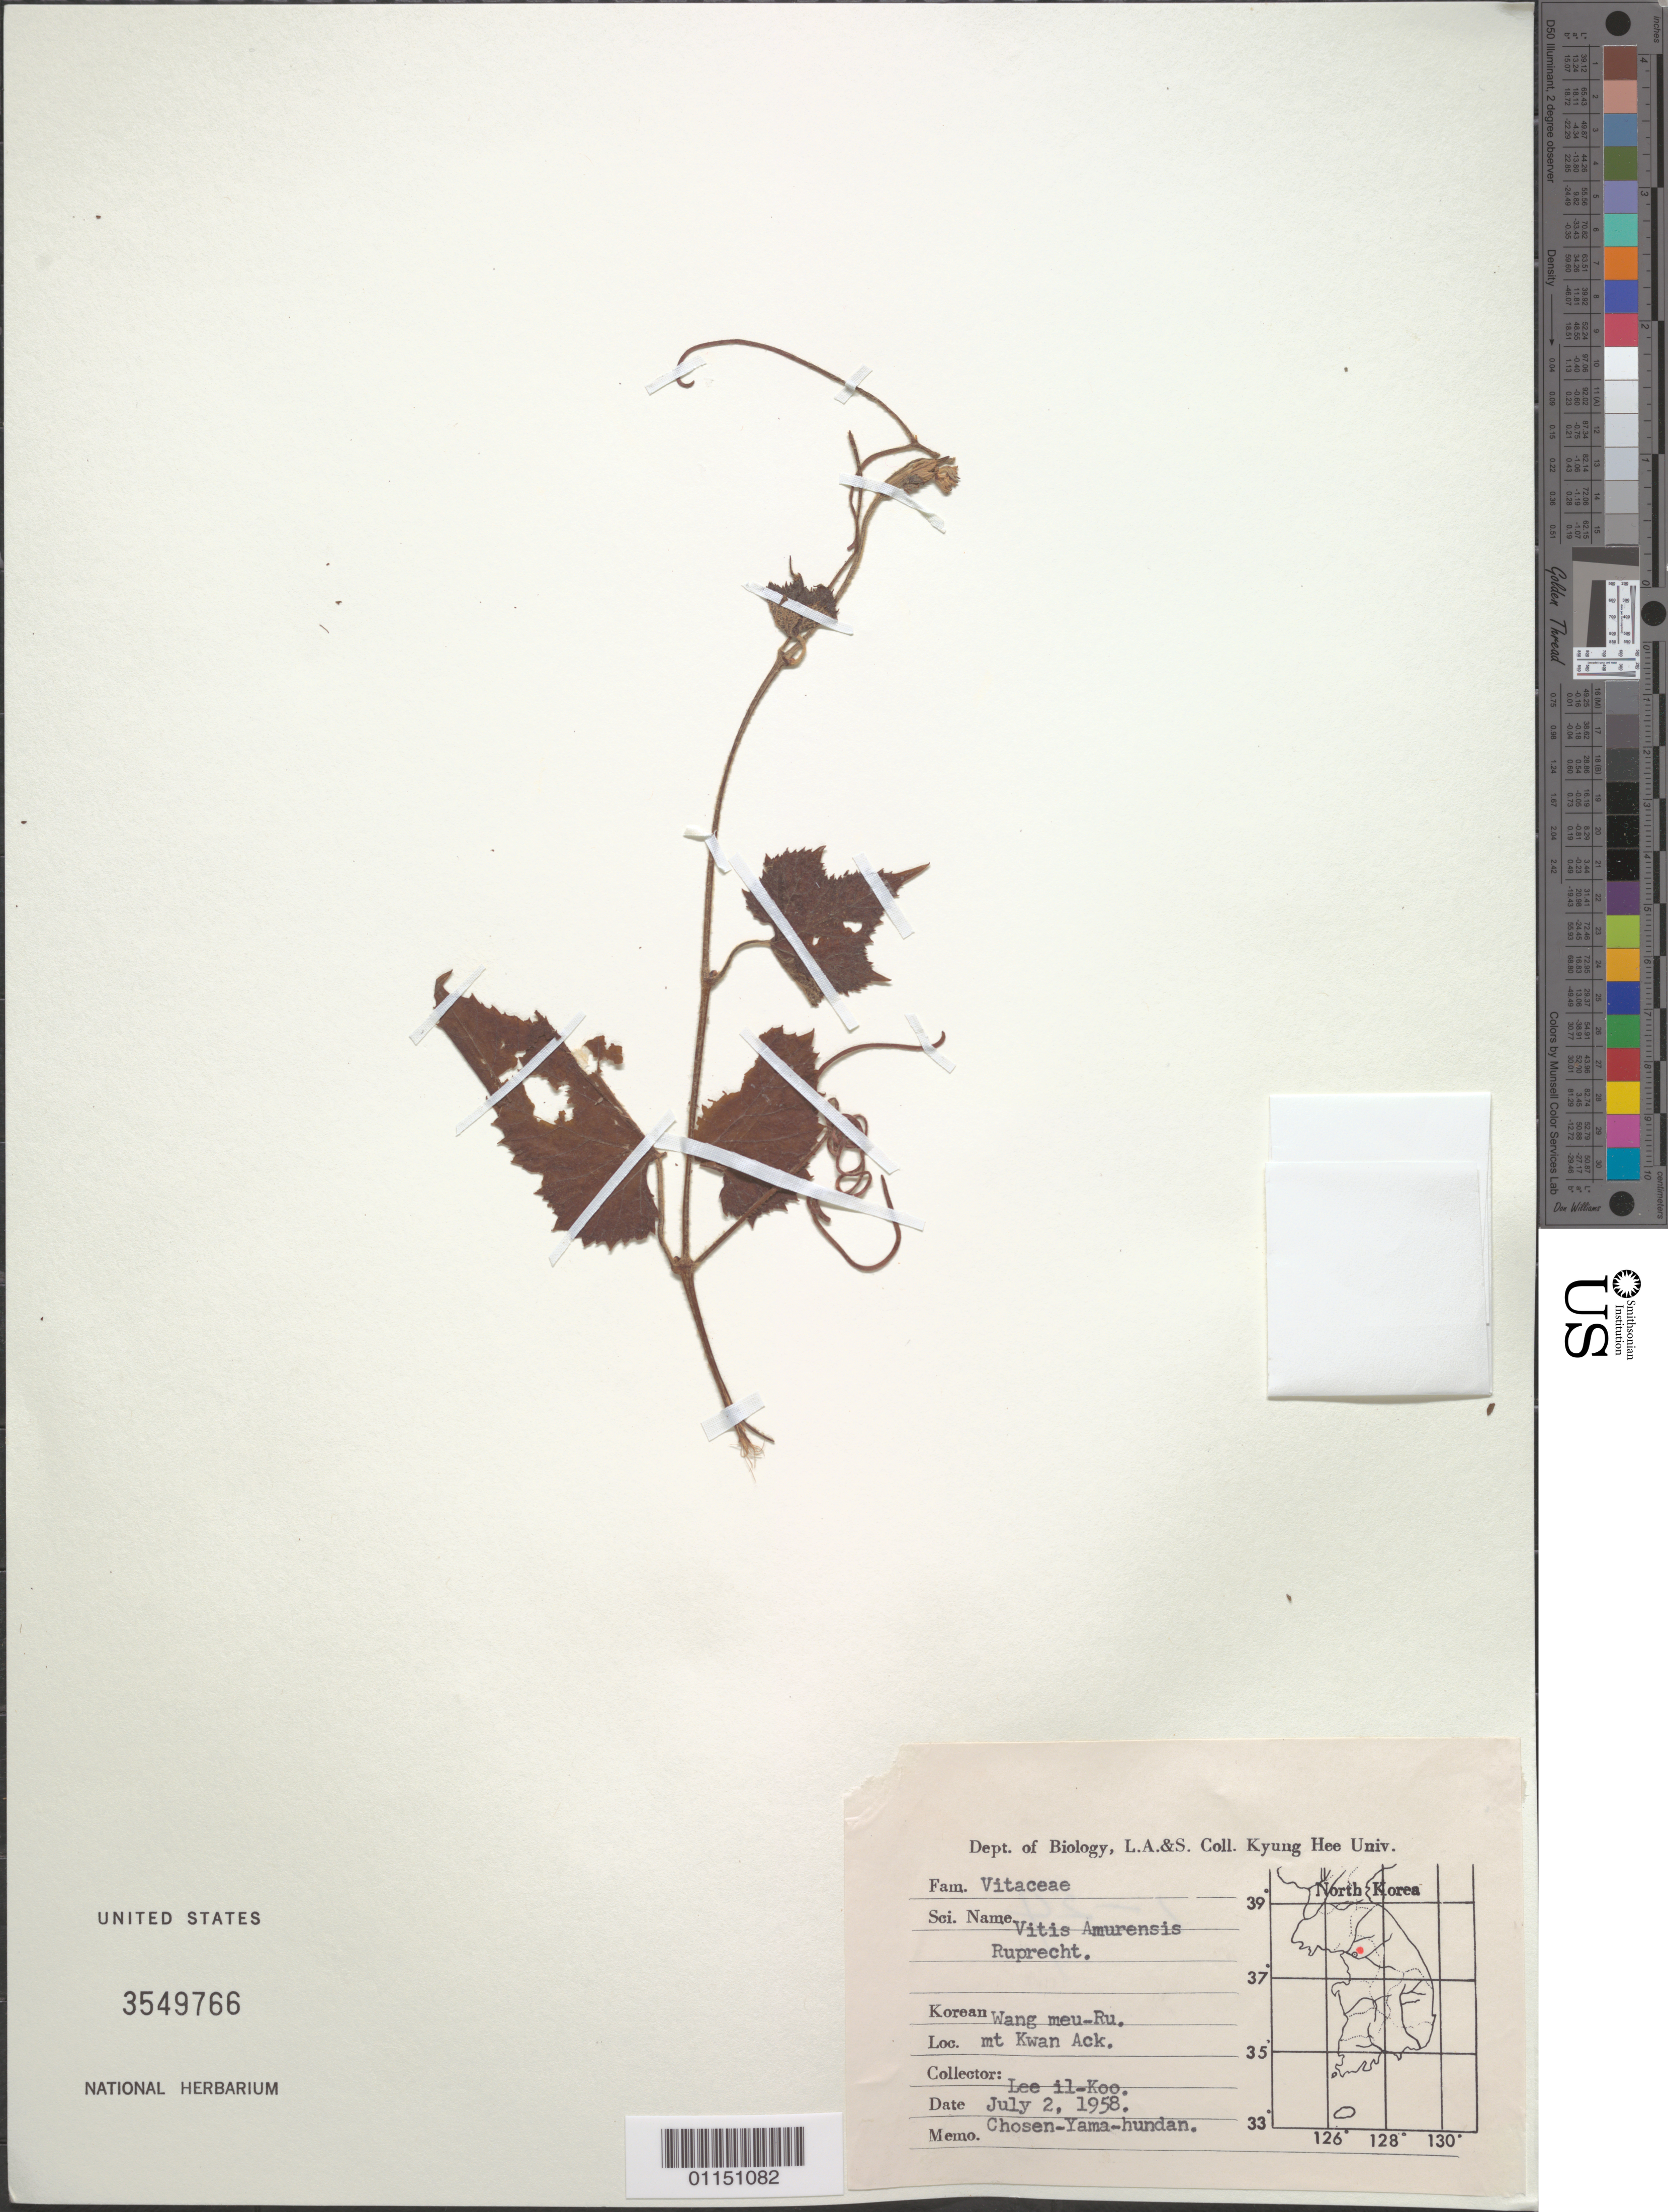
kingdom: Plantae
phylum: Tracheophyta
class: Magnoliopsida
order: Vitales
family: Vitaceae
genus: Vitis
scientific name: Vitis amurensis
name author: Rupr.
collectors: I. Lee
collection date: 1958-07-02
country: North Korea / South Korea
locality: Mt Kwan Ack.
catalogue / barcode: US 3549766